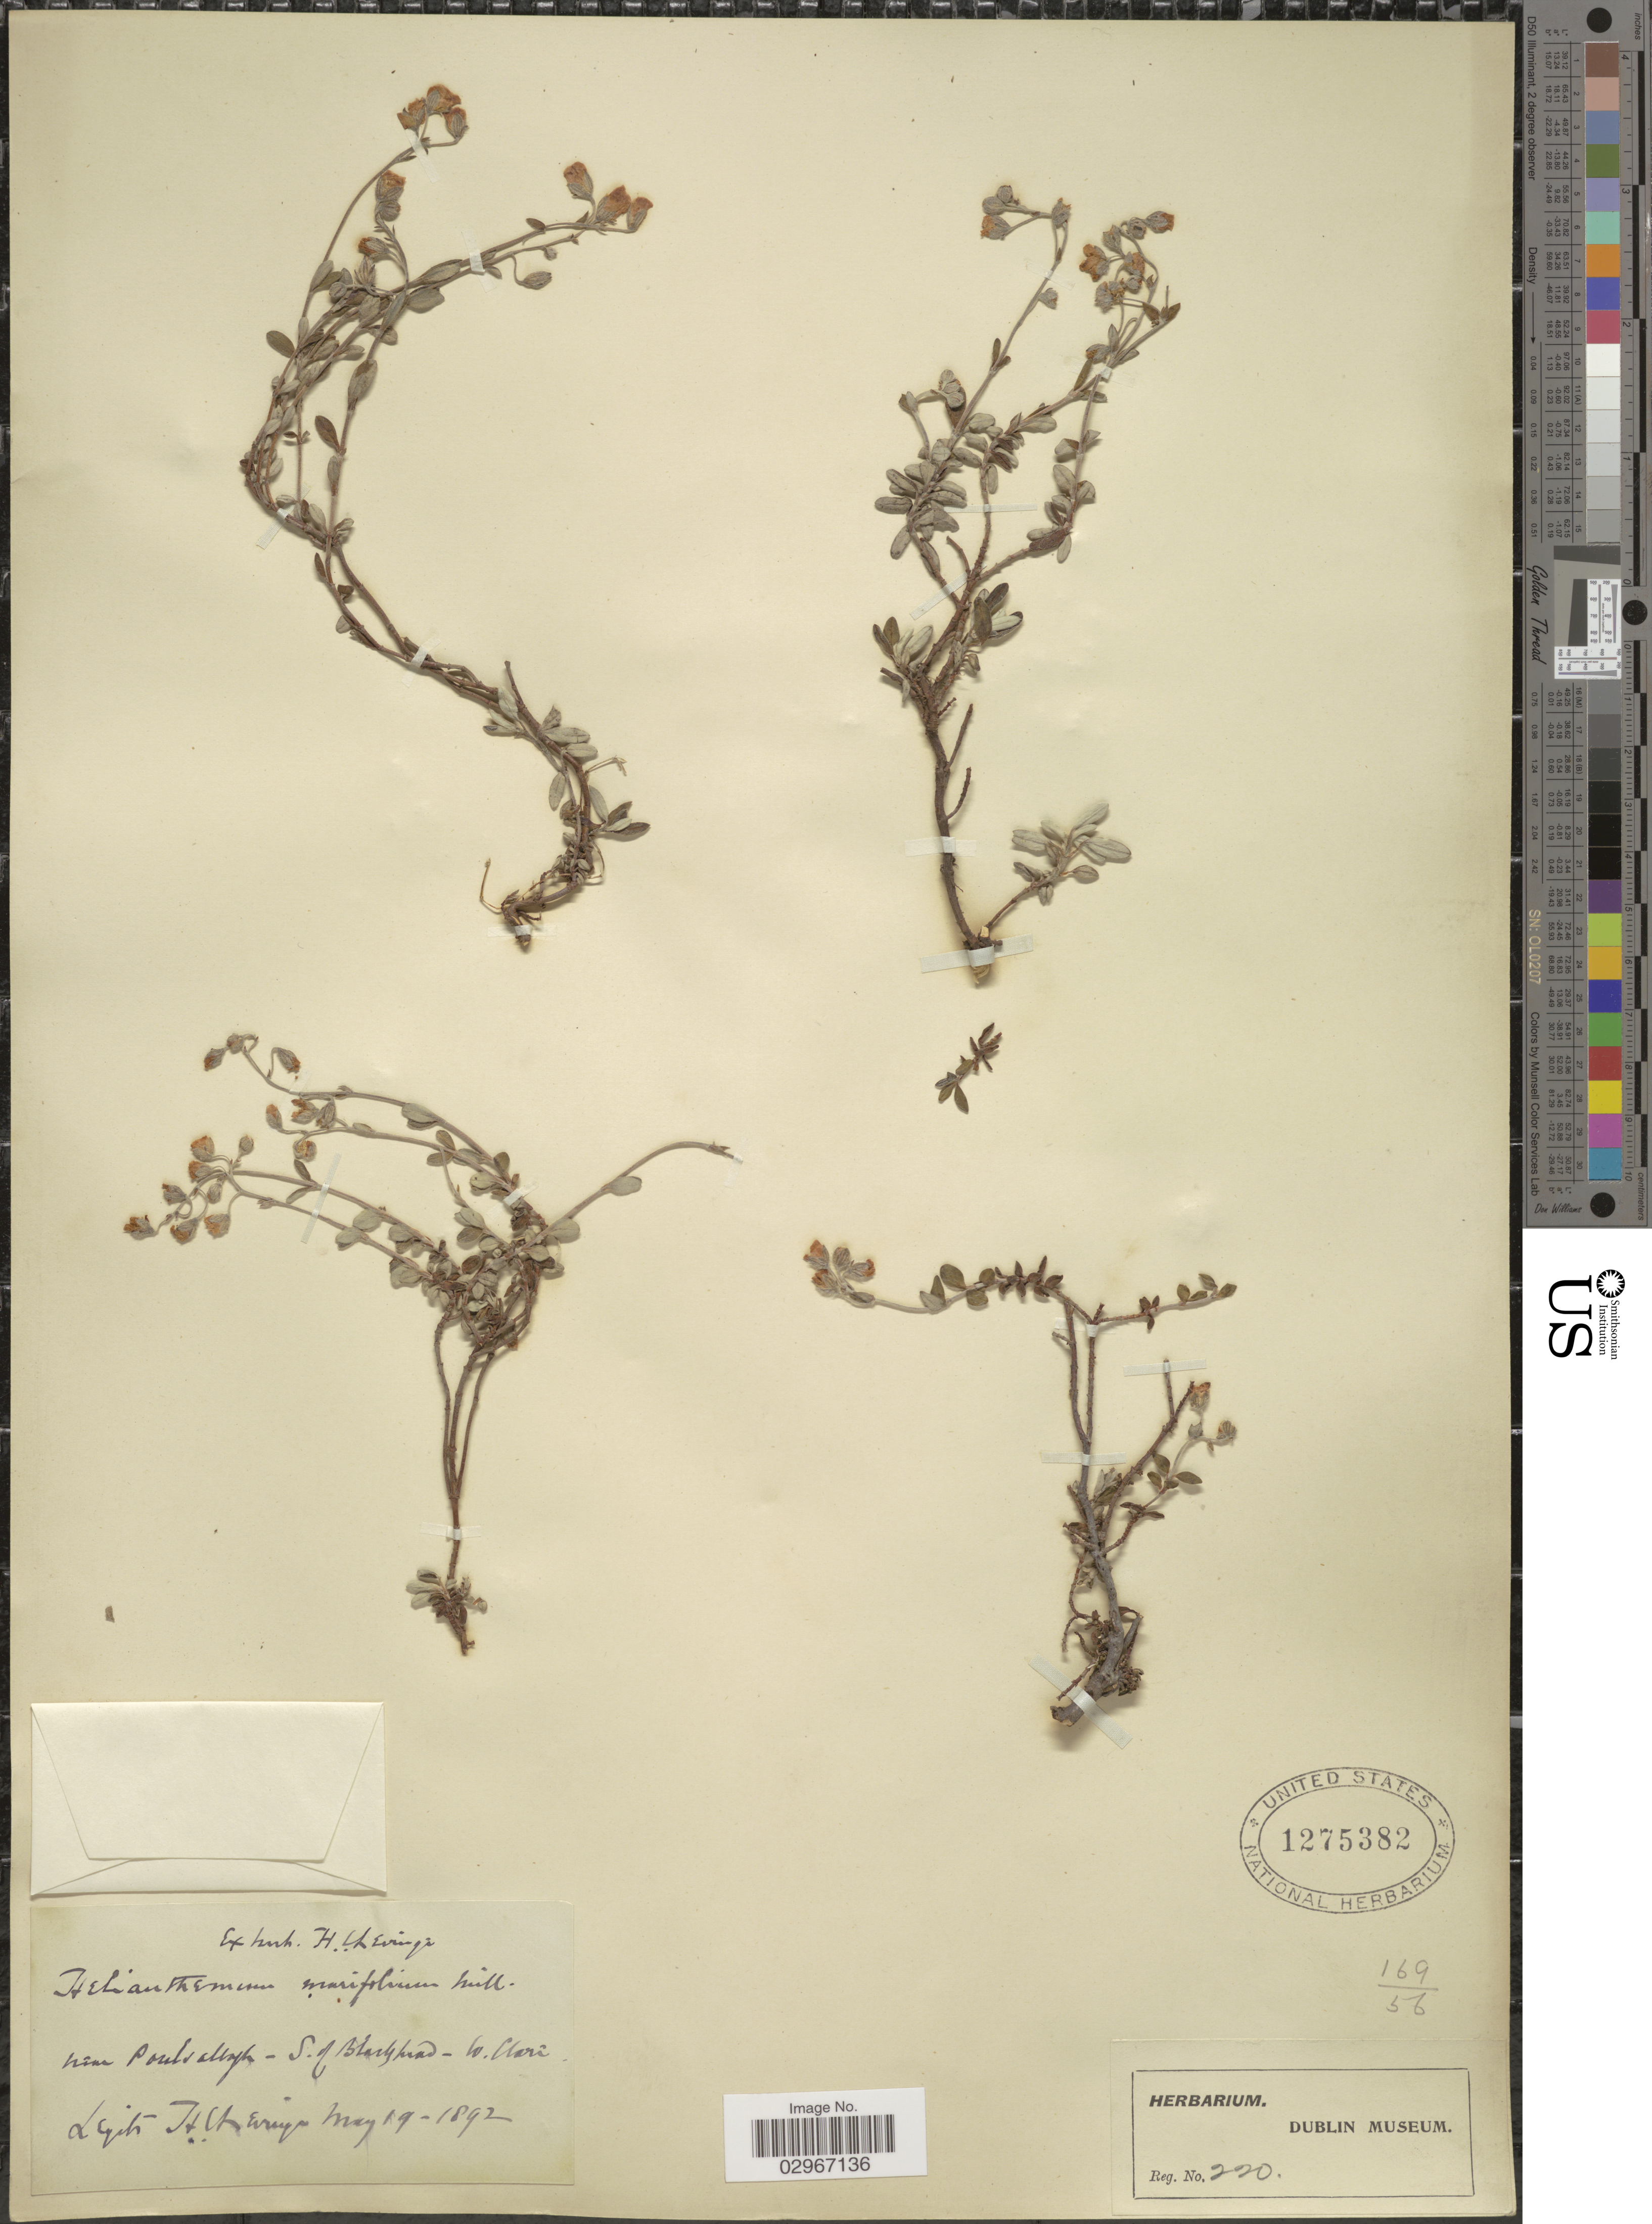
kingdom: Plantae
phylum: Tracheophyta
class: Magnoliopsida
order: Malvales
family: Cistaceae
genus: Helianthemum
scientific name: Helianthemum marifolium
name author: (L.) Mill.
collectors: H. Enrique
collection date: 1892-05-19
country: Ireland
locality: Near Poulsallagh - S. of Blackhead - W. Clare.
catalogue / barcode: US 1275382